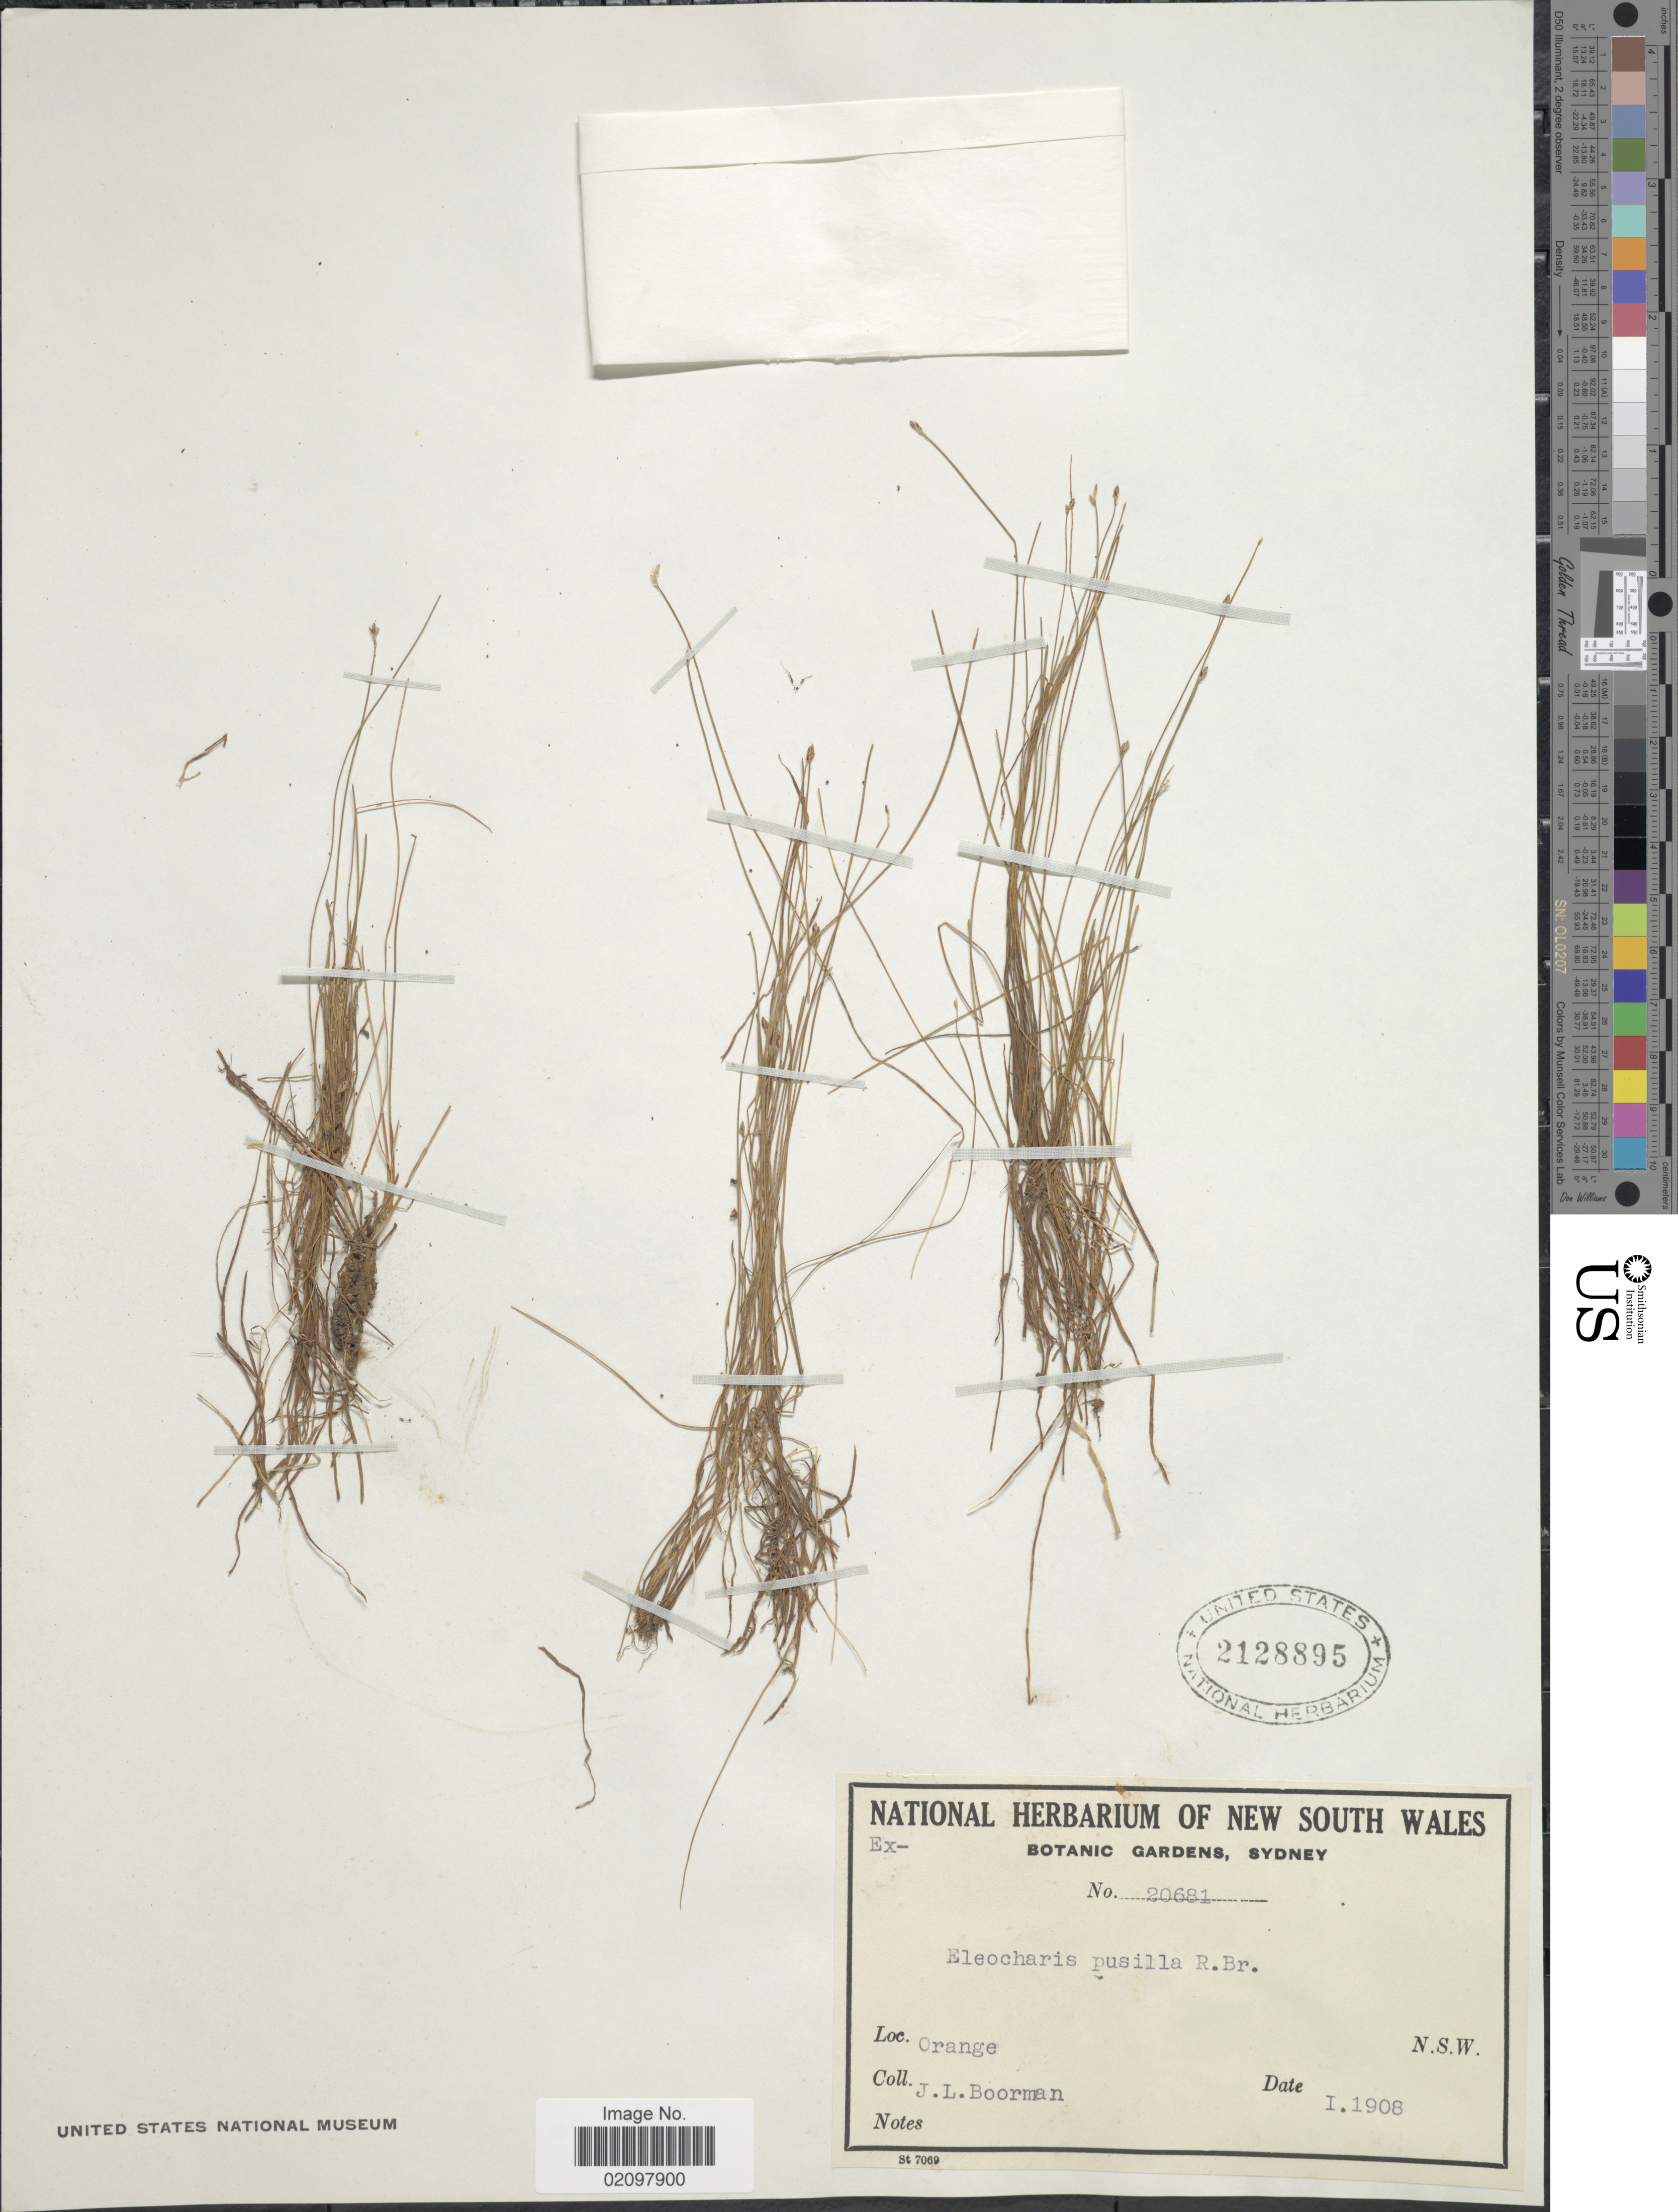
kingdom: Plantae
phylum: Tracheophyta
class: Liliopsida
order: Poales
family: Cyperaceae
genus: Eleocharis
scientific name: Eleocharis pusilla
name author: R. Br.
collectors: J. Boorman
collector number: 20681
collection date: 1908-01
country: Australia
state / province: New South Wales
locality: Orange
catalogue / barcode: US 2128895